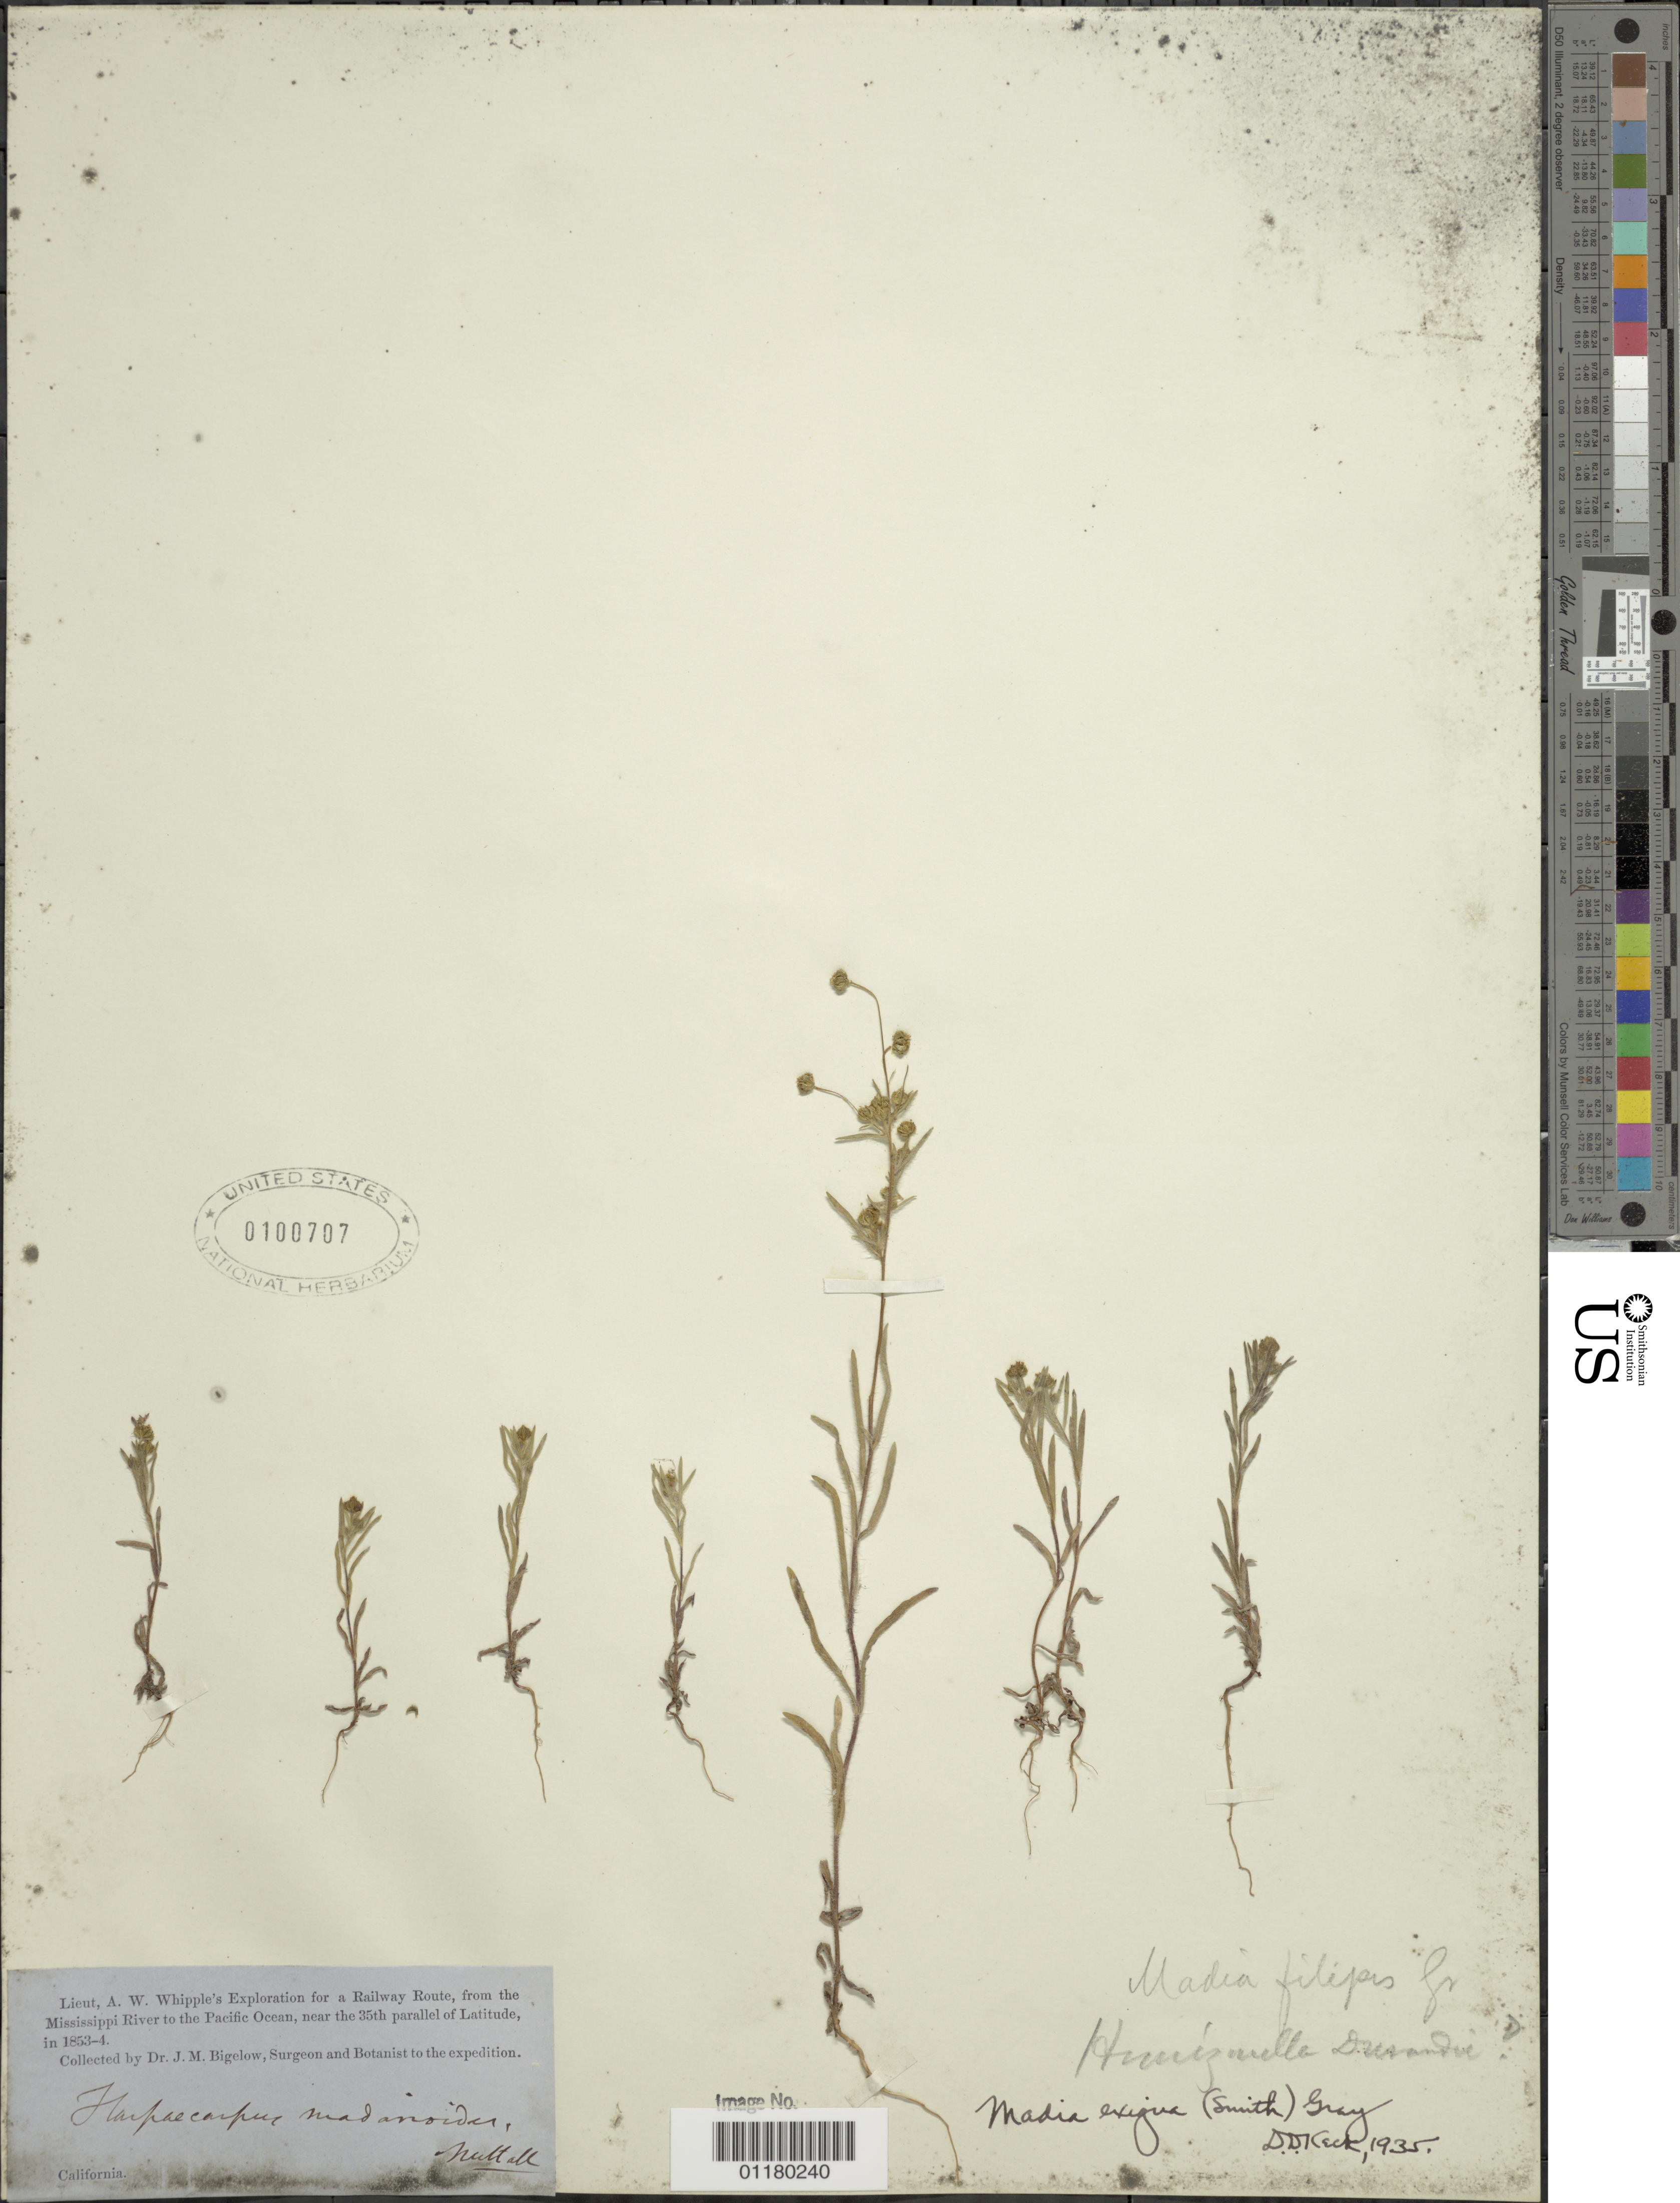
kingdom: Plantae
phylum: Tracheophyta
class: Magnoliopsida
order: Asterales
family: Asteraceae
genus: Madia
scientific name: Madia exigua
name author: (Sm.) A. Gray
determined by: Keck, David D.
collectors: J. M. Bigelow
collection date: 1853/1854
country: United States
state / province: California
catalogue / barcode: US 100707